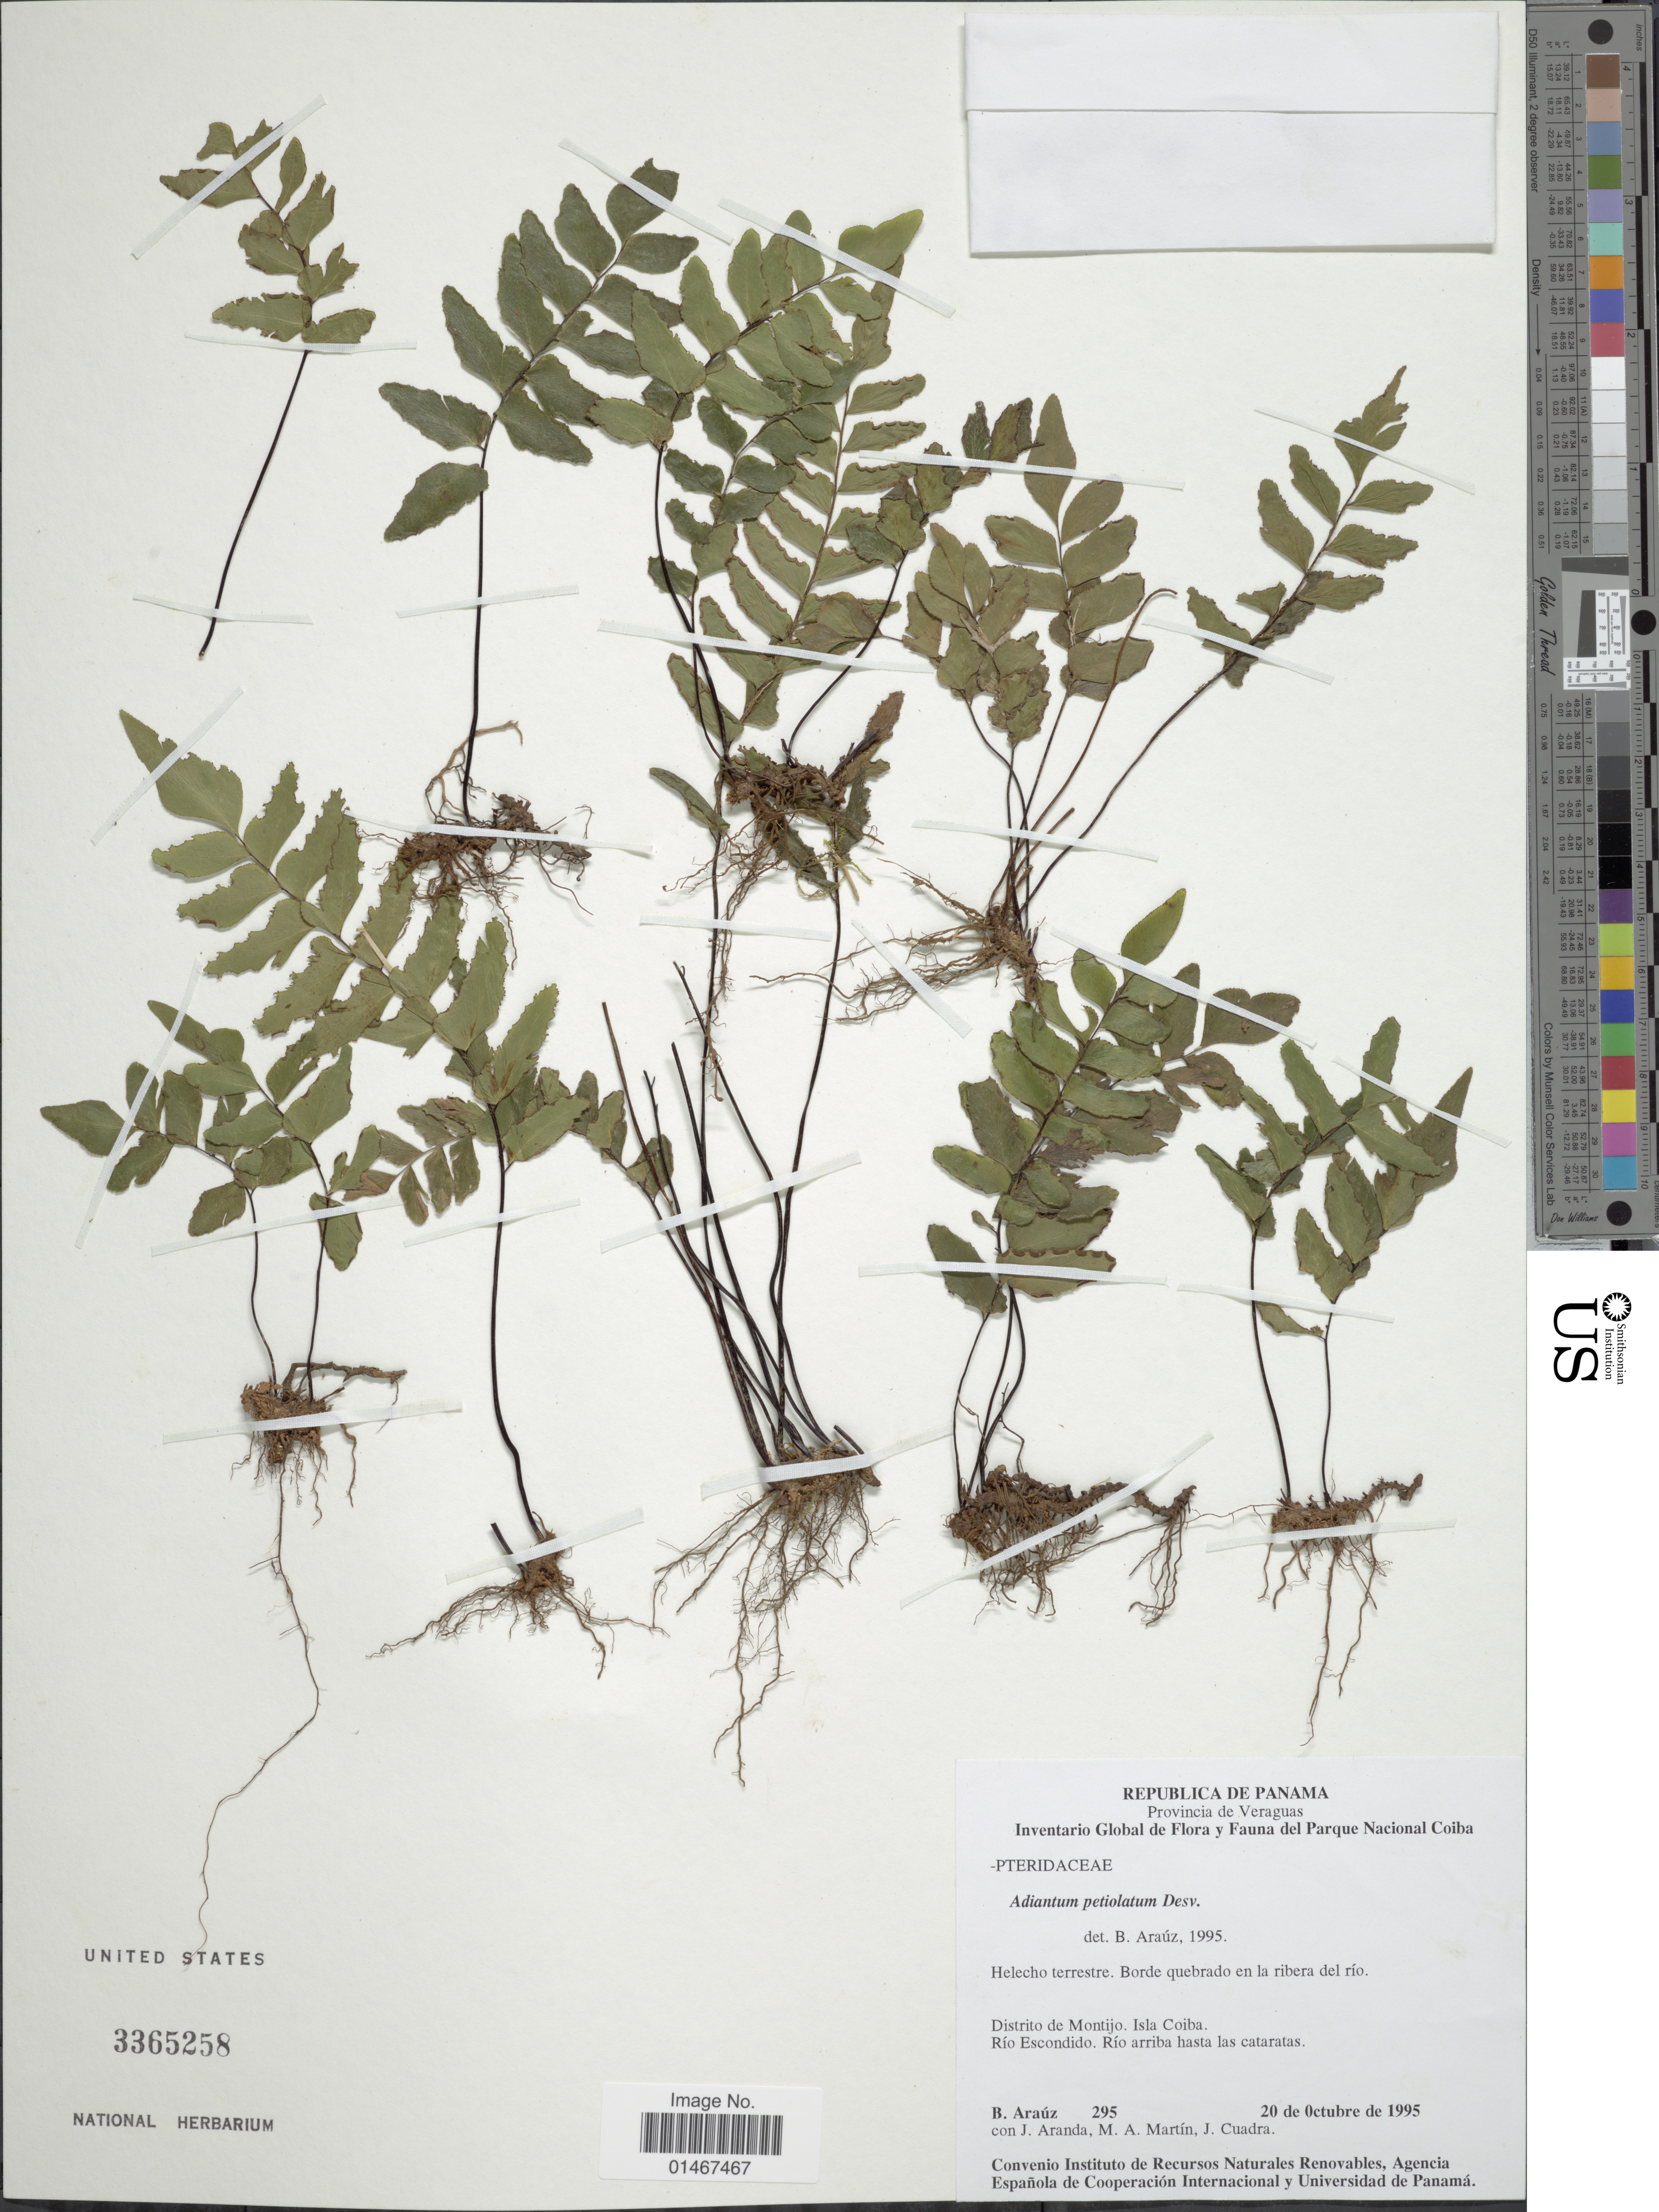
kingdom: Plantae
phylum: Tracheophyta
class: Polypodiopsida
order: Polypodiales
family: Pteridaceae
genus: Adiantum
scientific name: Adiantum petiolatum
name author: Desv.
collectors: B. Araúz, J. Aranda, M. A. Martin & J. Cuadra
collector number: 295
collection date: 1995-10-20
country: Panama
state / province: Veraguas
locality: Provincia de Veraguas. Distrito de Montijo. Isla Coiba. Rio Escondido. Rio arriba hasta las cataratas.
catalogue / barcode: US 3365258